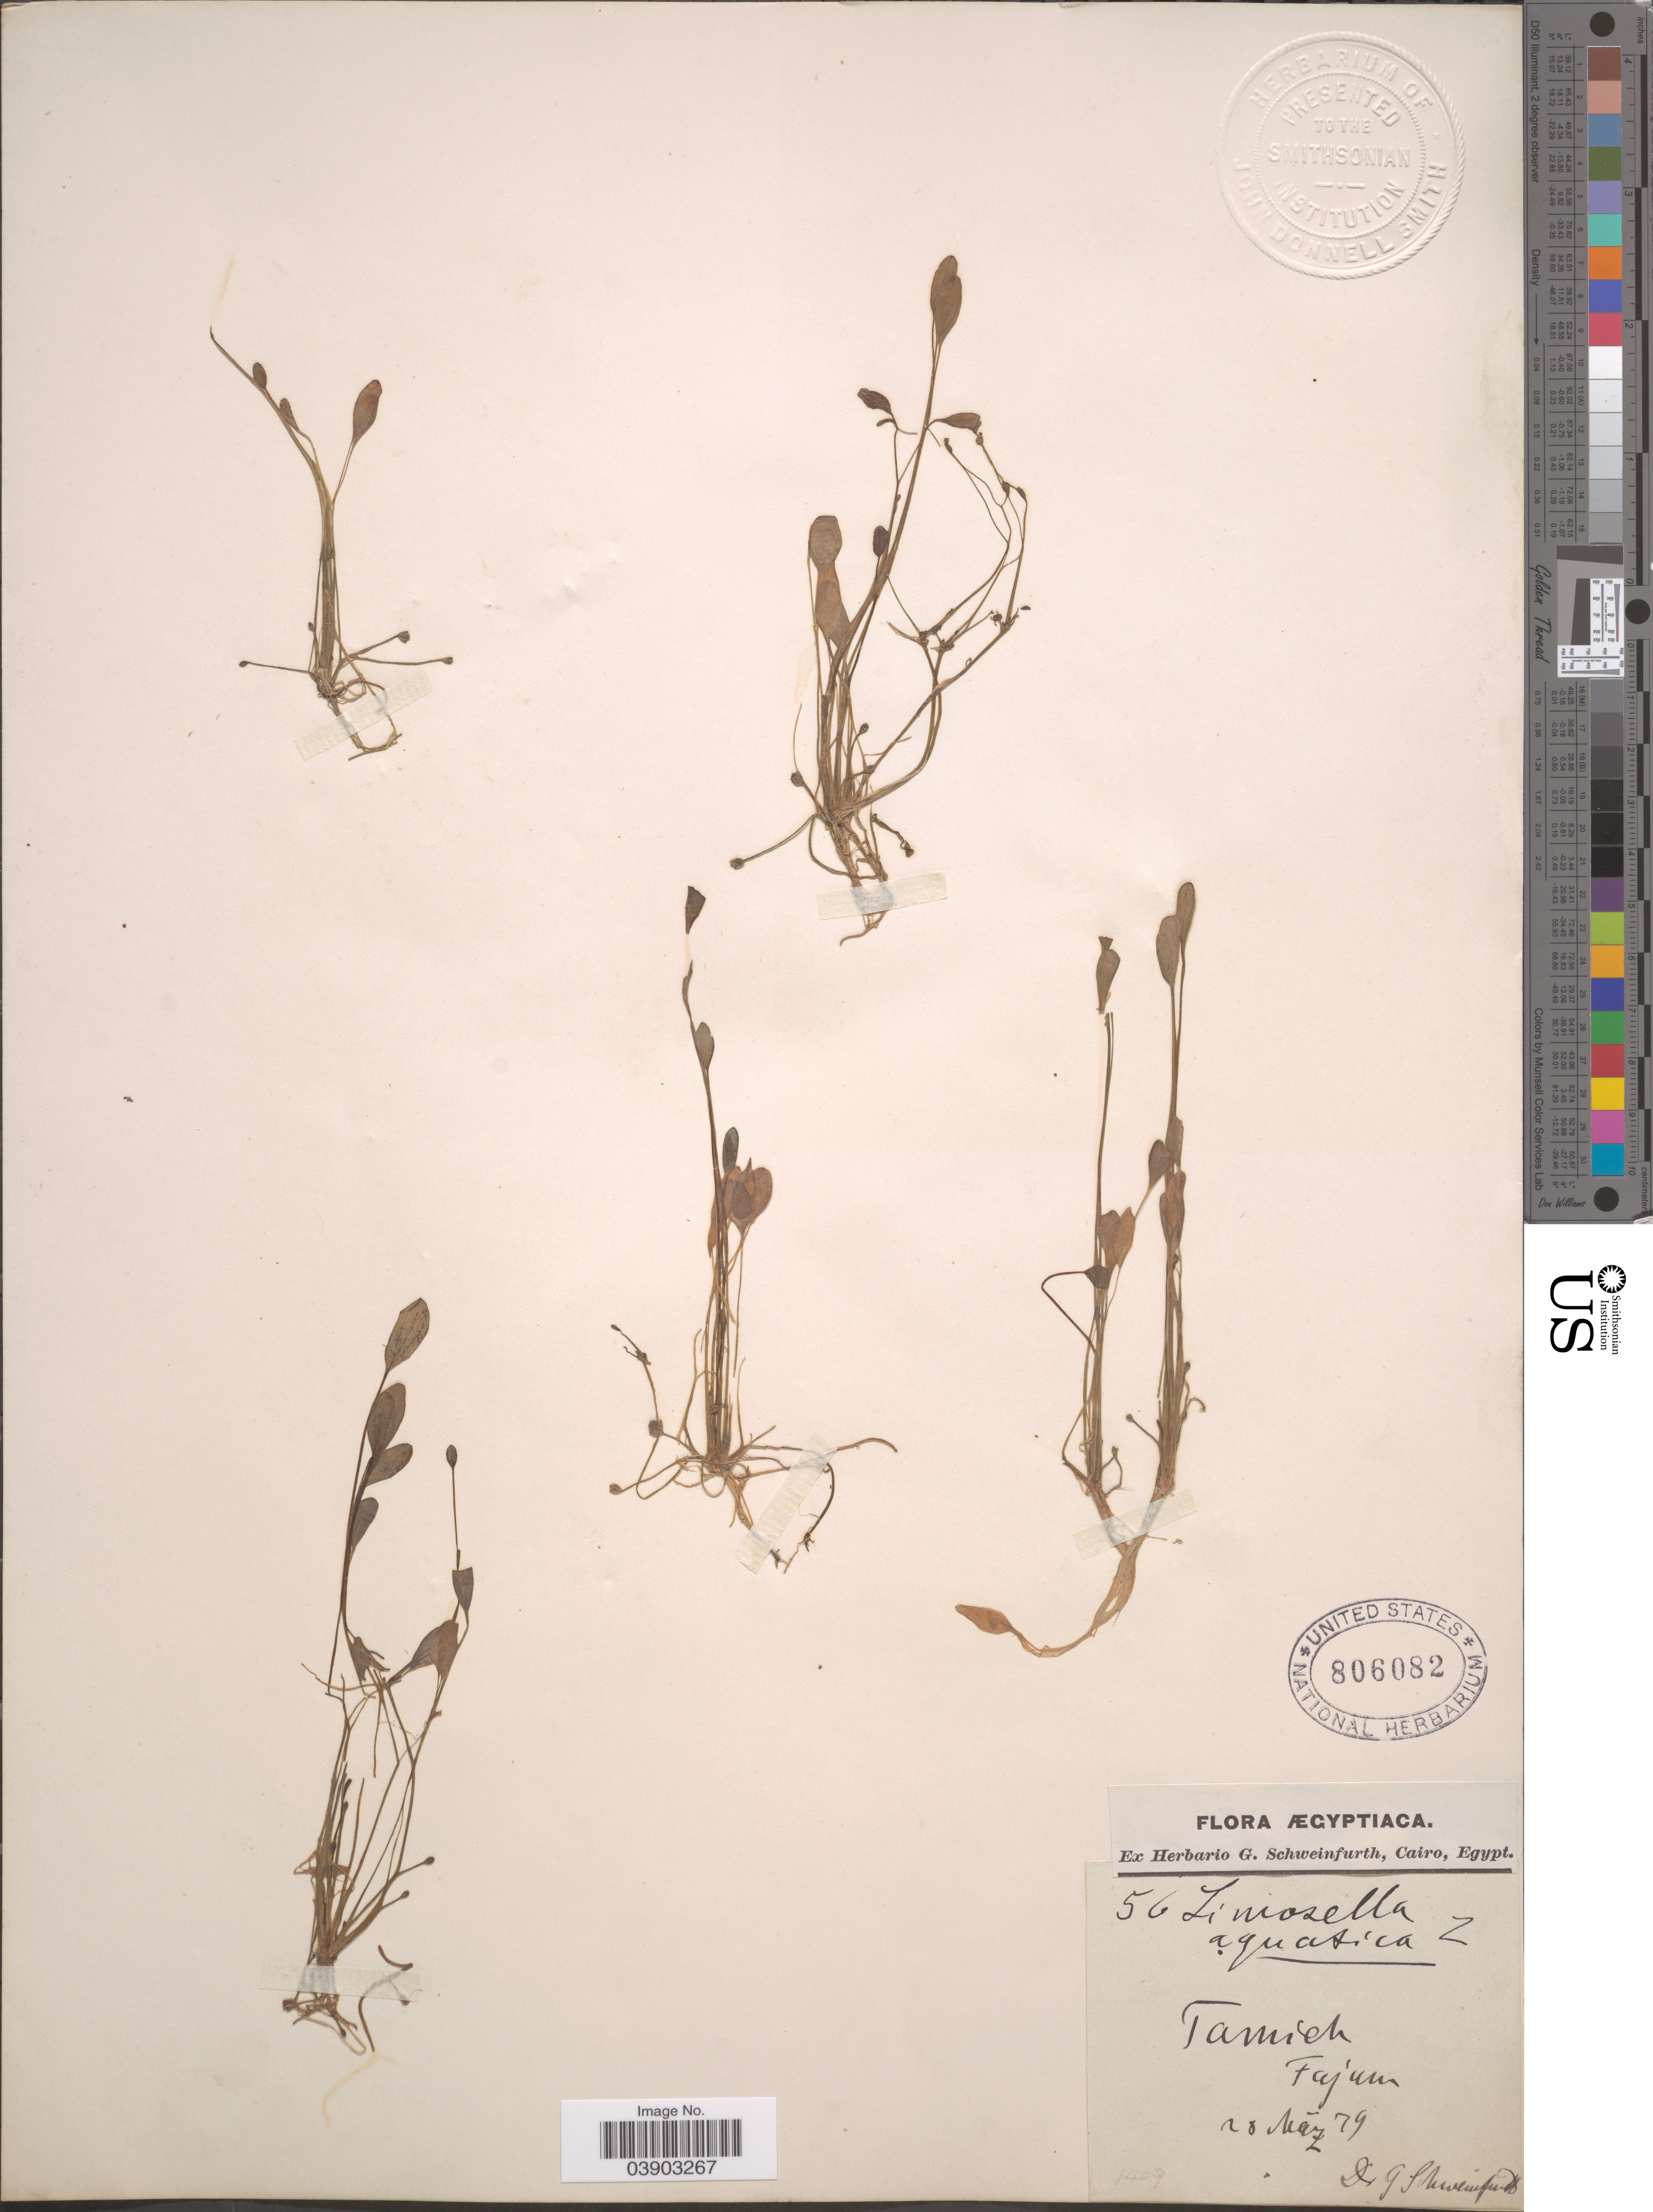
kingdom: Plantae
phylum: Tracheophyta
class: Magnoliopsida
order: Lamiales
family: Scrophulariaceae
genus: Limosella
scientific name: Limosella aquatica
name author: L.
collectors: G. A. Schweinfurth (herbarium)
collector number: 56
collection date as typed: Transcribed d/m/y: 20/3/79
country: Egypt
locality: Tamich Fajum.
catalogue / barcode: US 806082